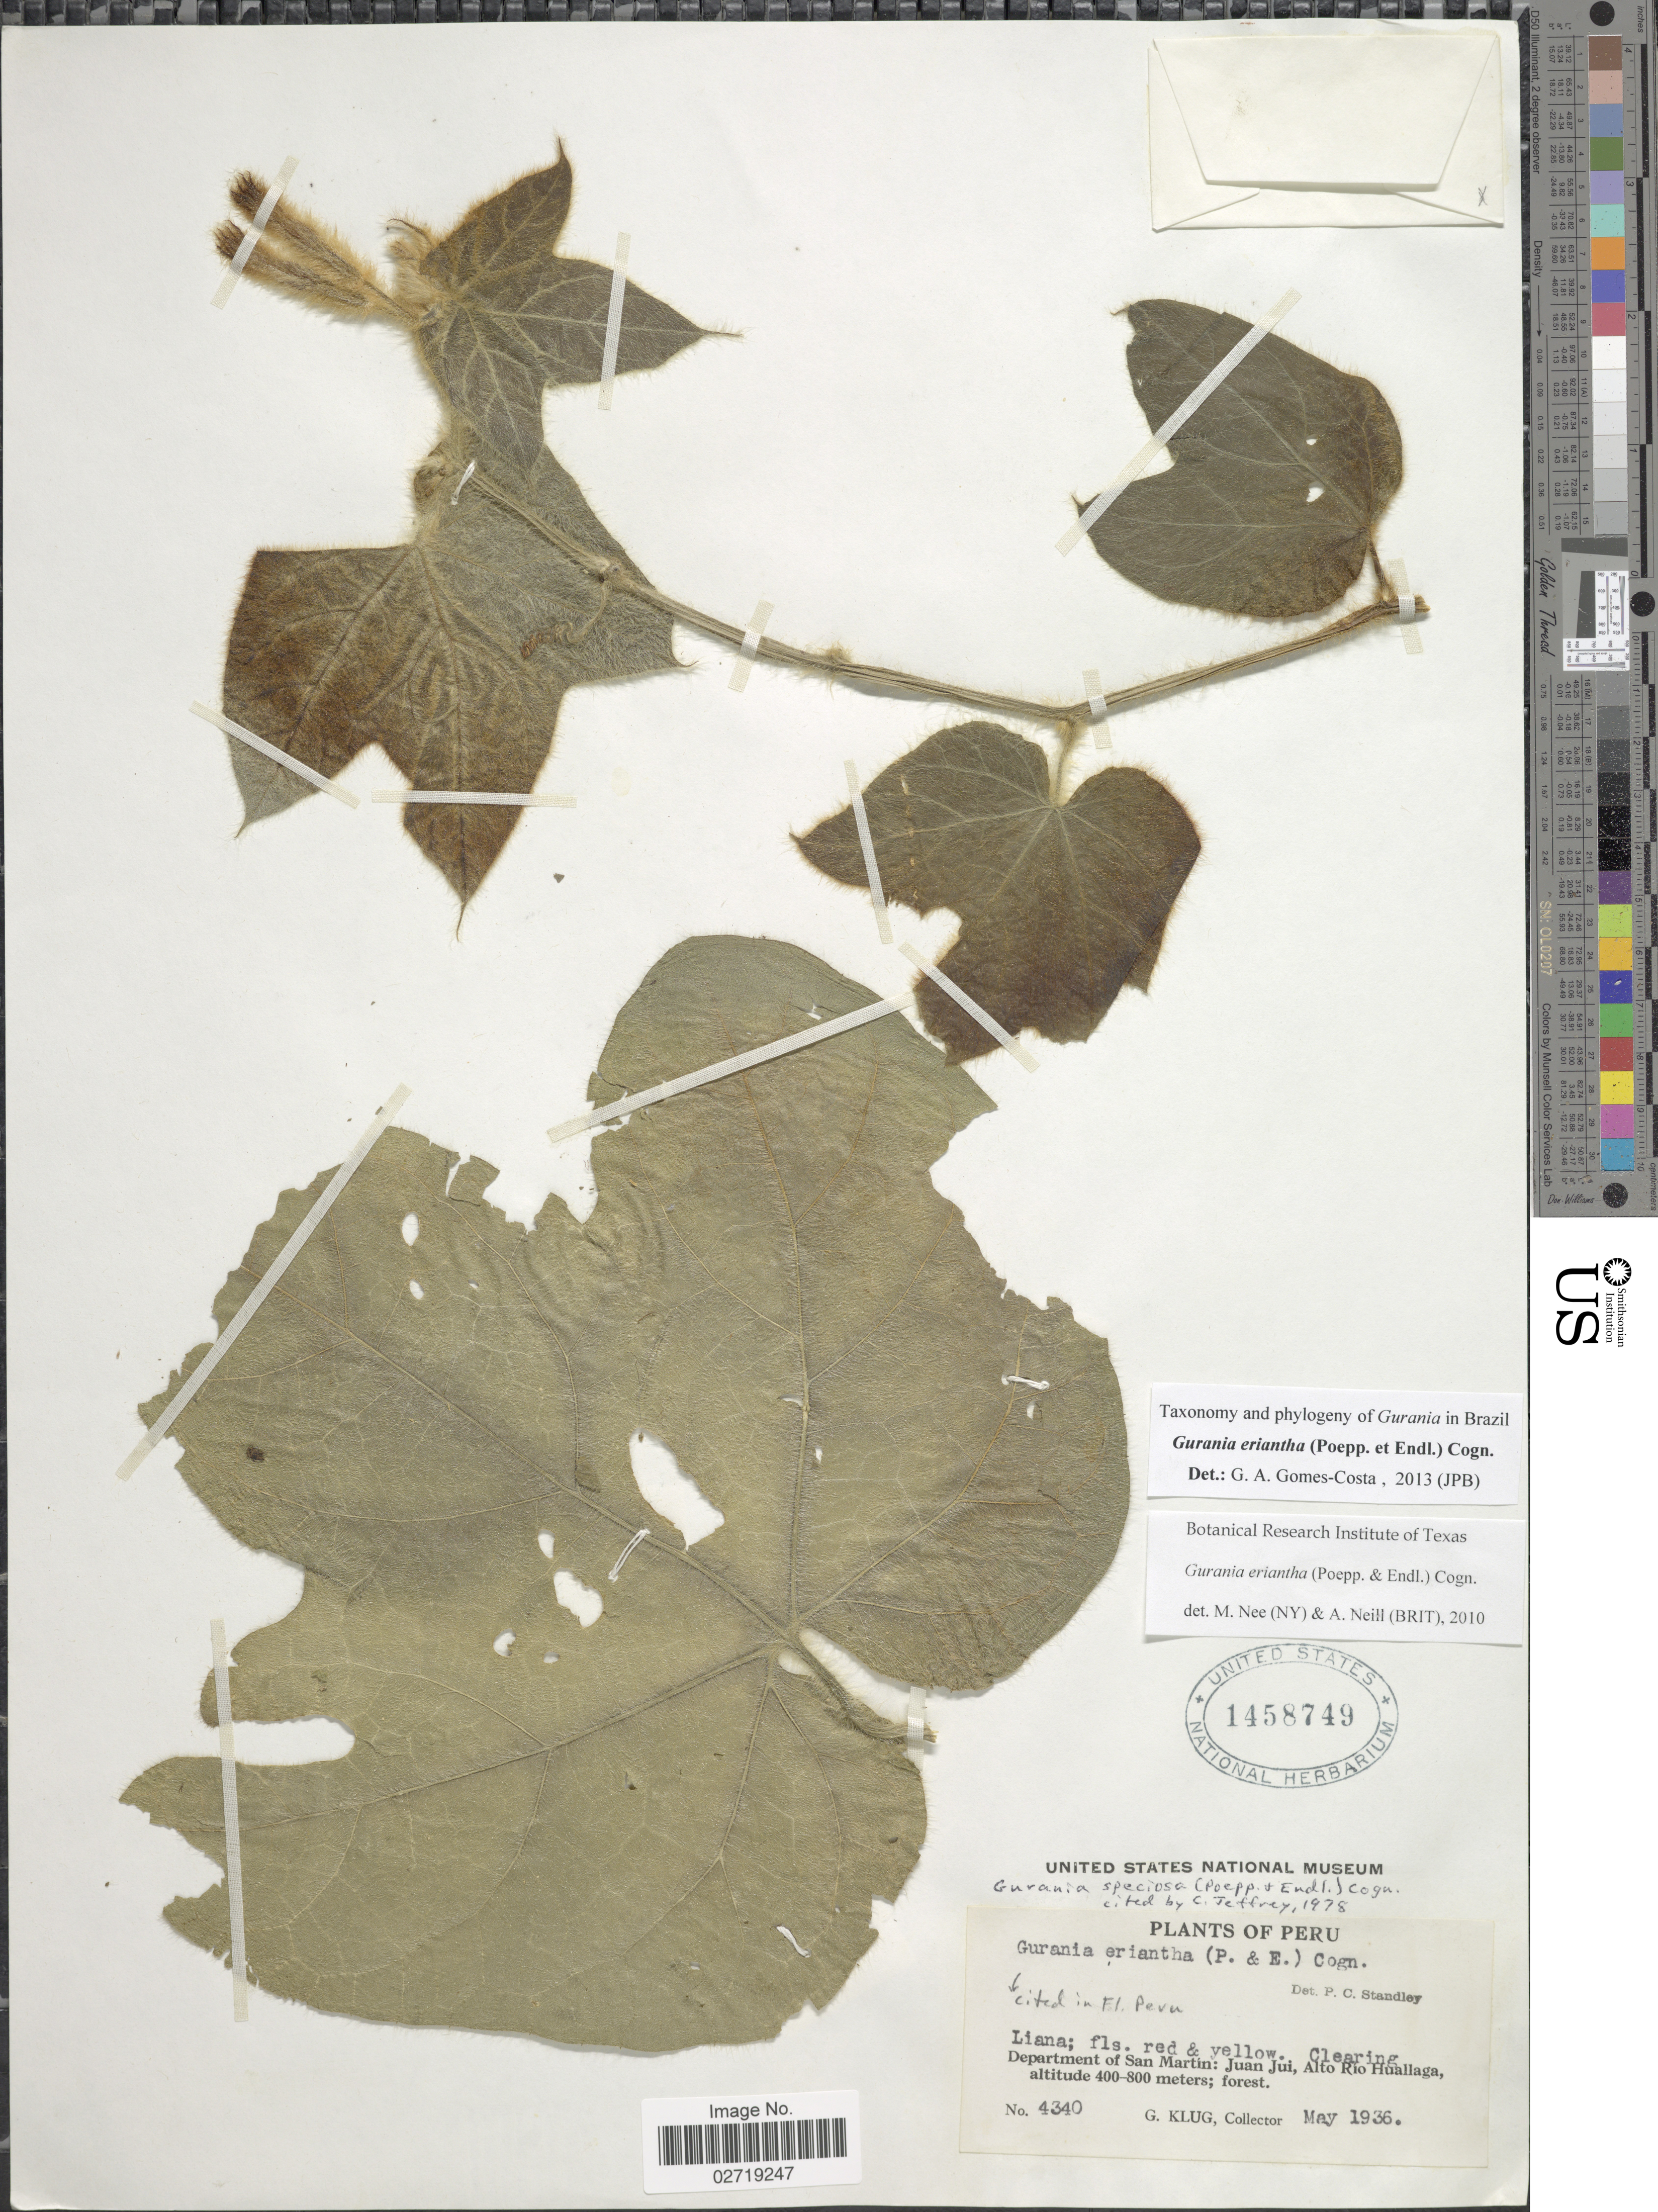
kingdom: Plantae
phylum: Tracheophyta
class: Magnoliopsida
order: Cucurbitales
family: Cucurbitaceae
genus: Gurania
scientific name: Gurania eriantha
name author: (Poepp. & Endl.) Cogn.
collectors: G. Klug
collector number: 4340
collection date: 1936-05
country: Peru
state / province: San Martín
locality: Juan Jui, Alto Rio Huallaga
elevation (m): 400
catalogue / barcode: US 1458749